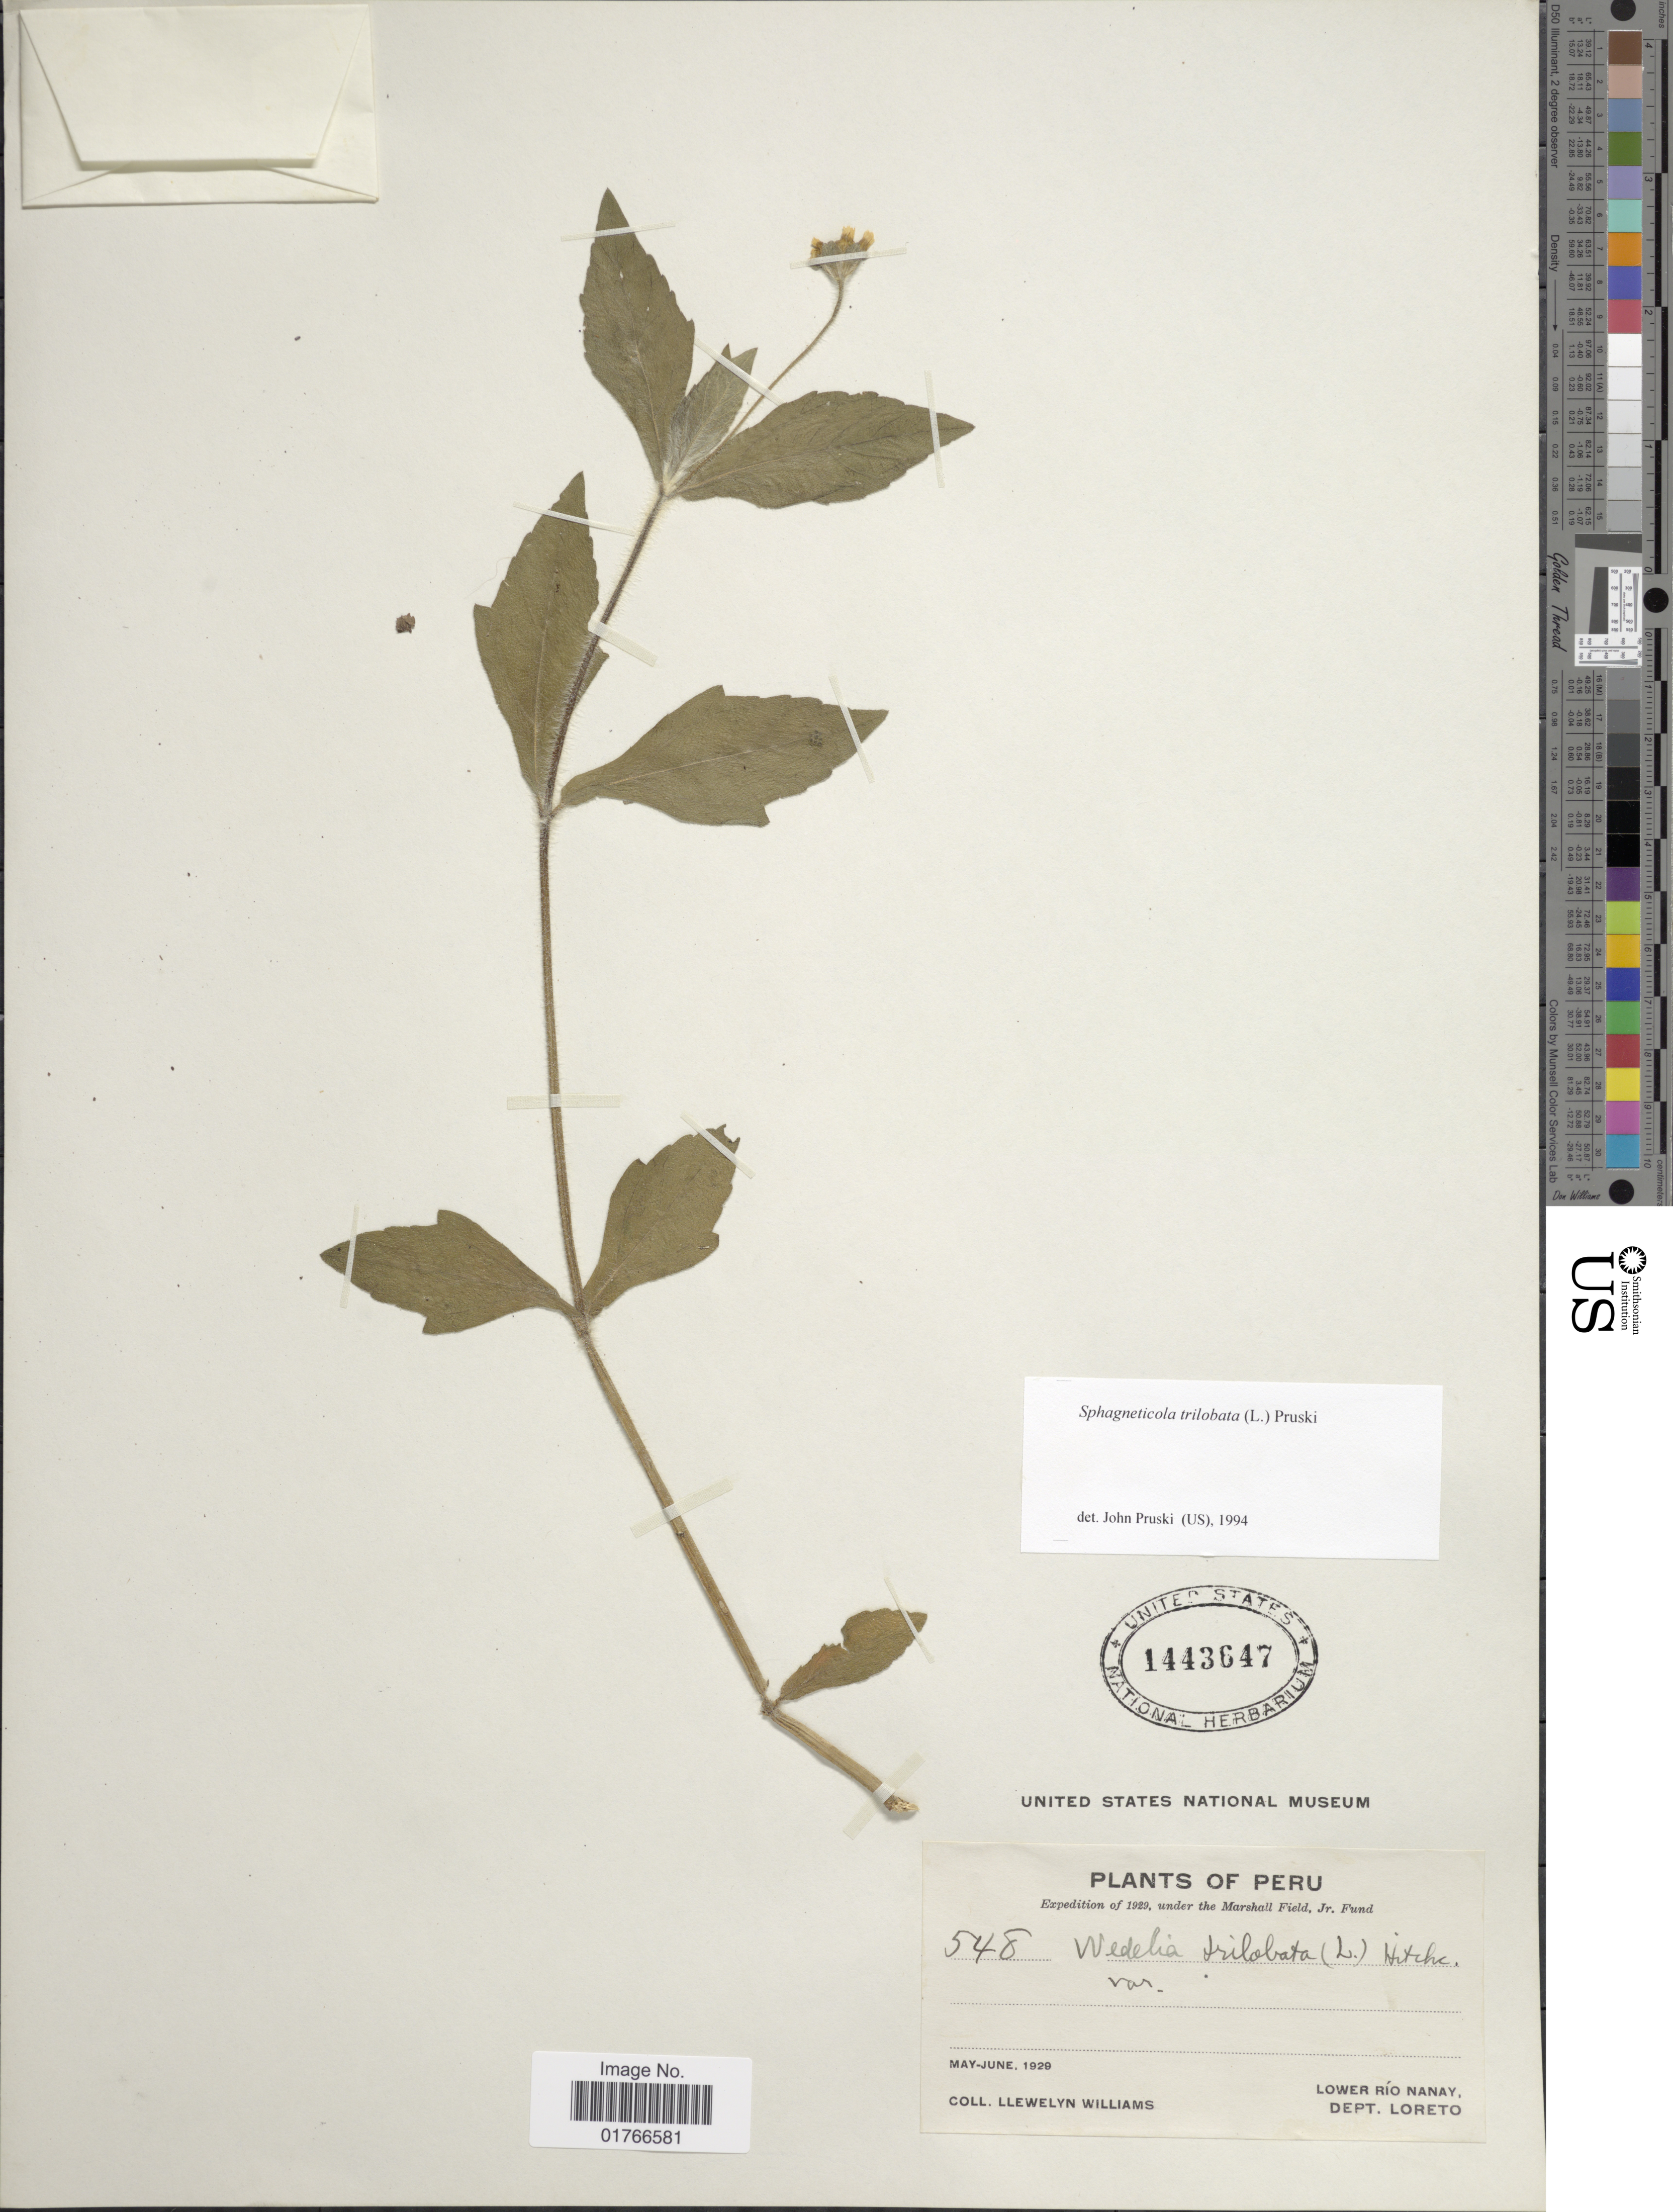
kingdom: Plantae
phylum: Tracheophyta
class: Magnoliopsida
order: Asterales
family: Asteraceae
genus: Sphagneticola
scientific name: Sphagneticola trilobata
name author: (L.) Pruski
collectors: Ll. Williams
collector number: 548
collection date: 1929-05/1929-06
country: Peru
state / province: Loreto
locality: Lower Rio Nanay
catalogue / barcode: US 1443647